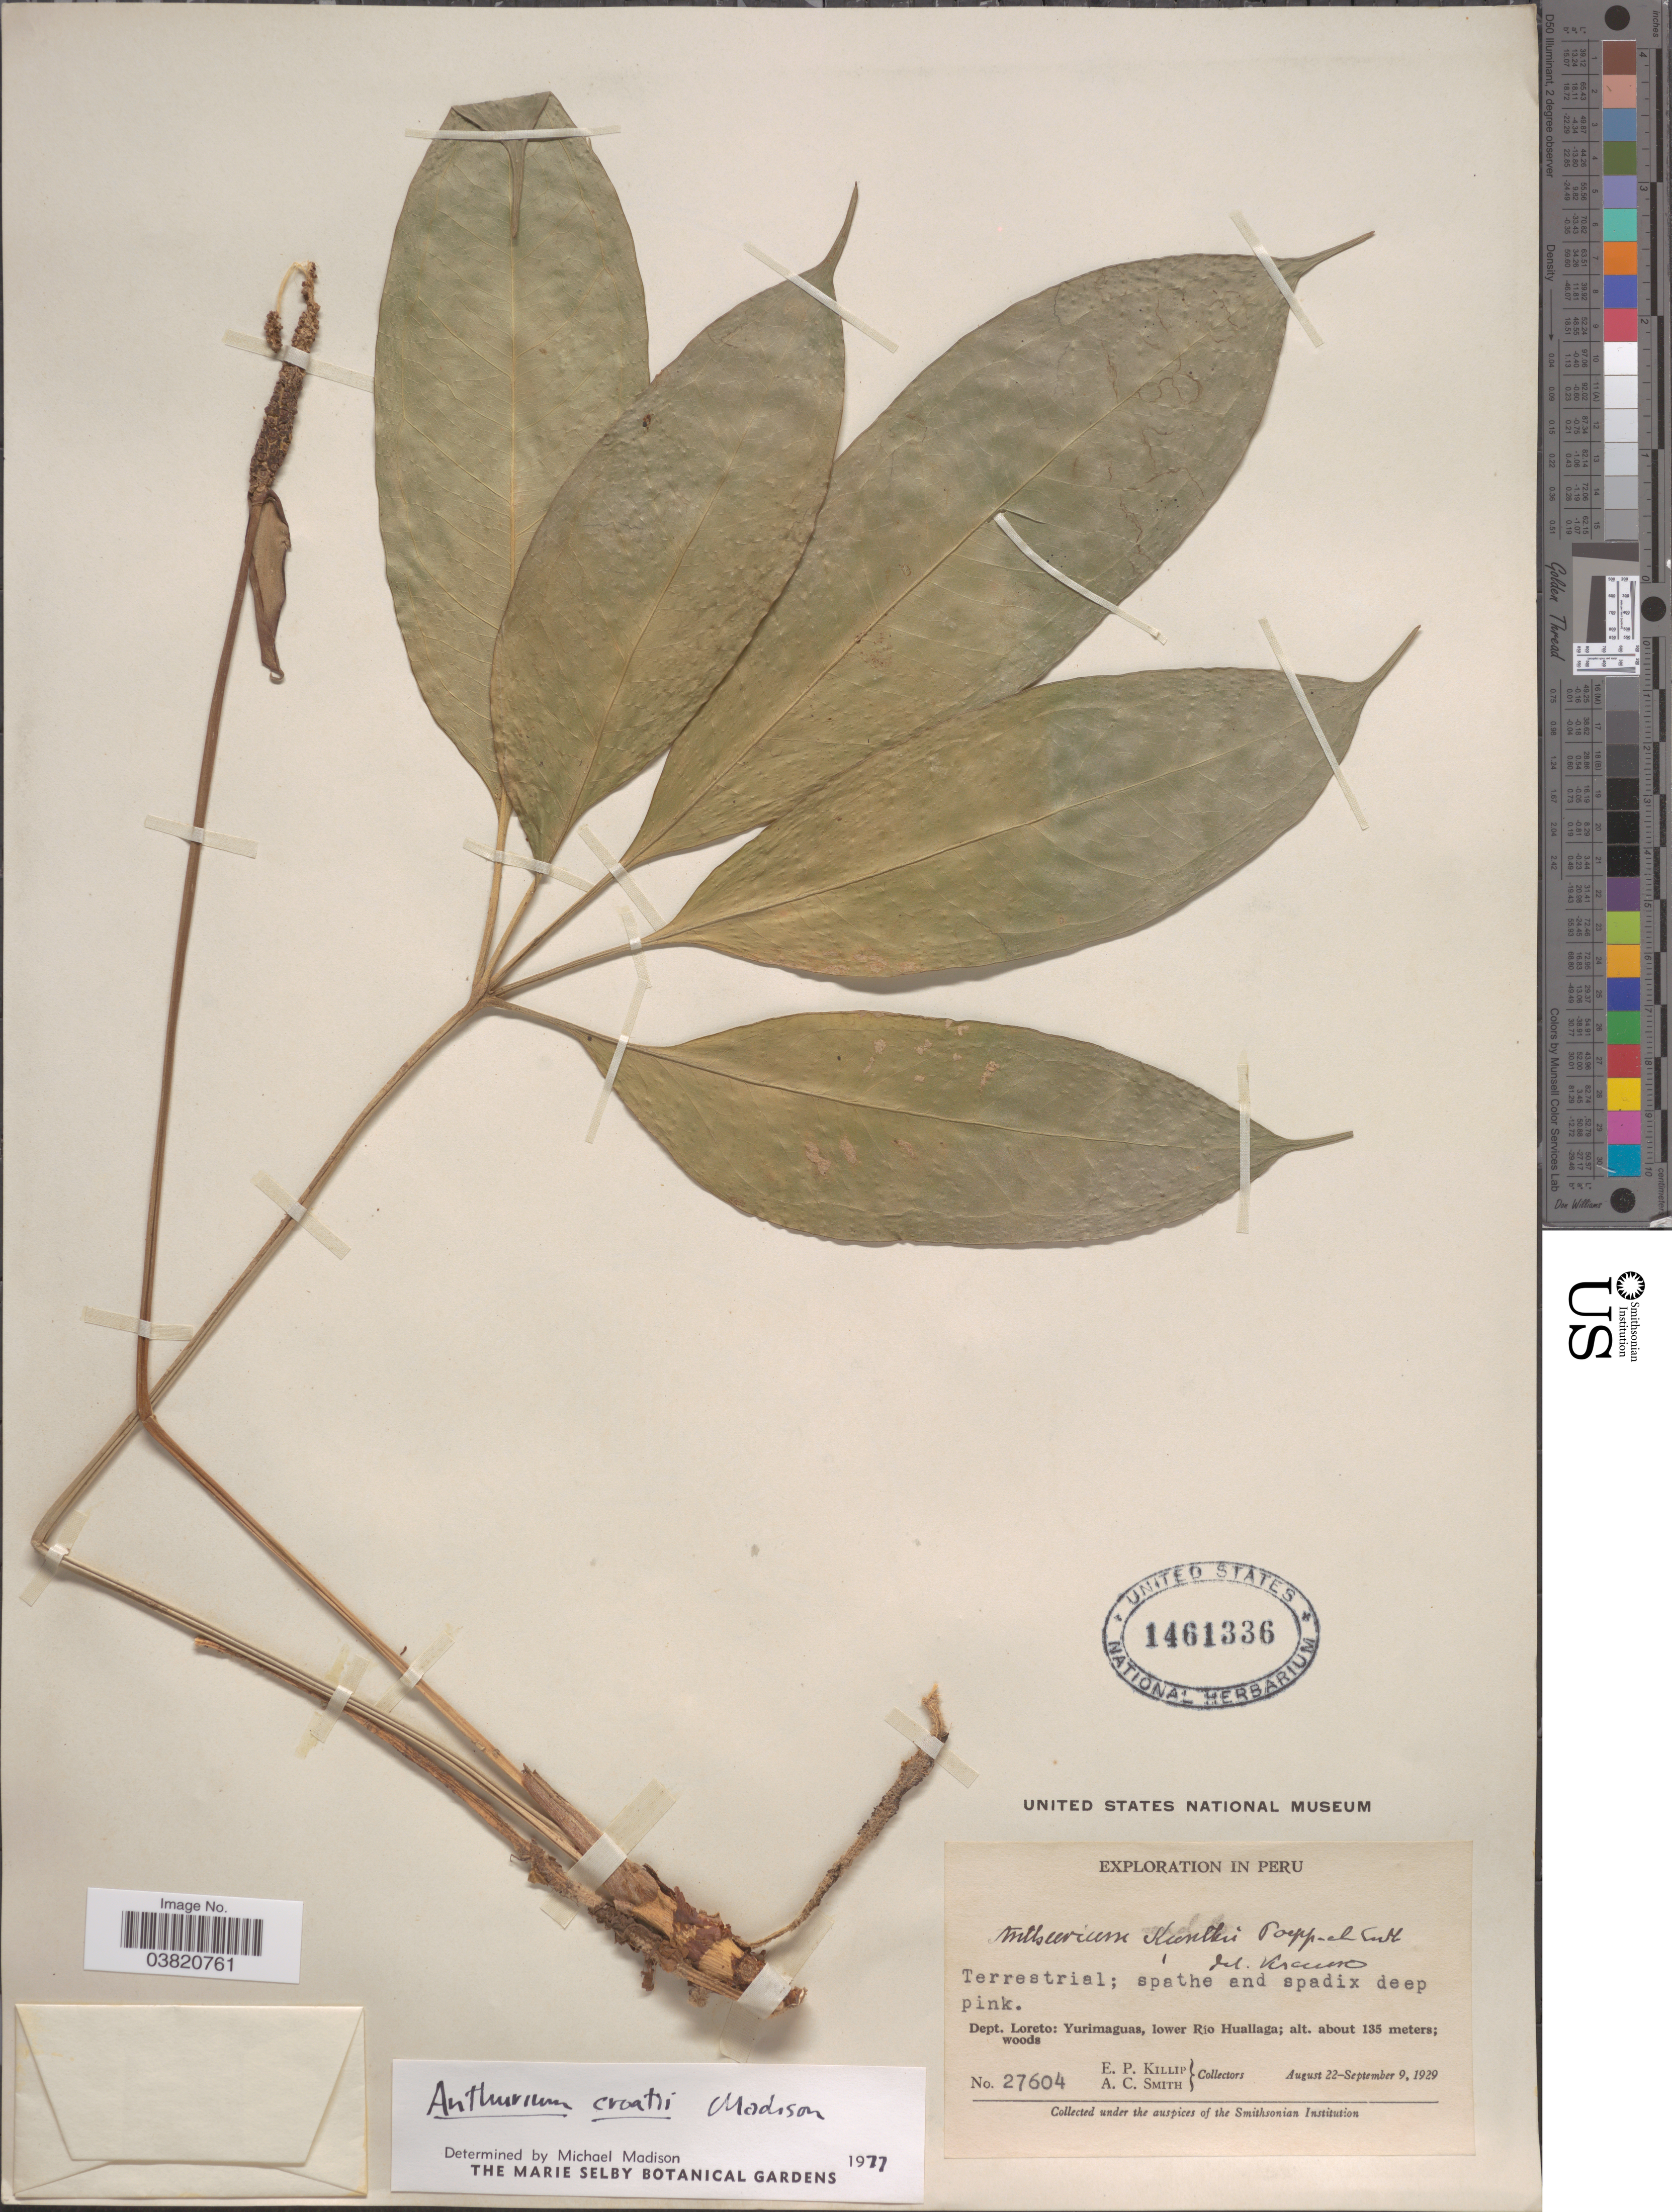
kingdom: Plantae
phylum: Tracheophyta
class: Liliopsida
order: Alismatales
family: Araceae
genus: Anthurium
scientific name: Anthurium croatii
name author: Madison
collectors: E. P. Killip & A. C. Smith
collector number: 27604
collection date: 1929-08-22/1929-09-09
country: Peru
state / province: Loreto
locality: Dept. Loreto: Yurimaguas, lower Río Huallaga.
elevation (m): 135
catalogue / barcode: US 1461336